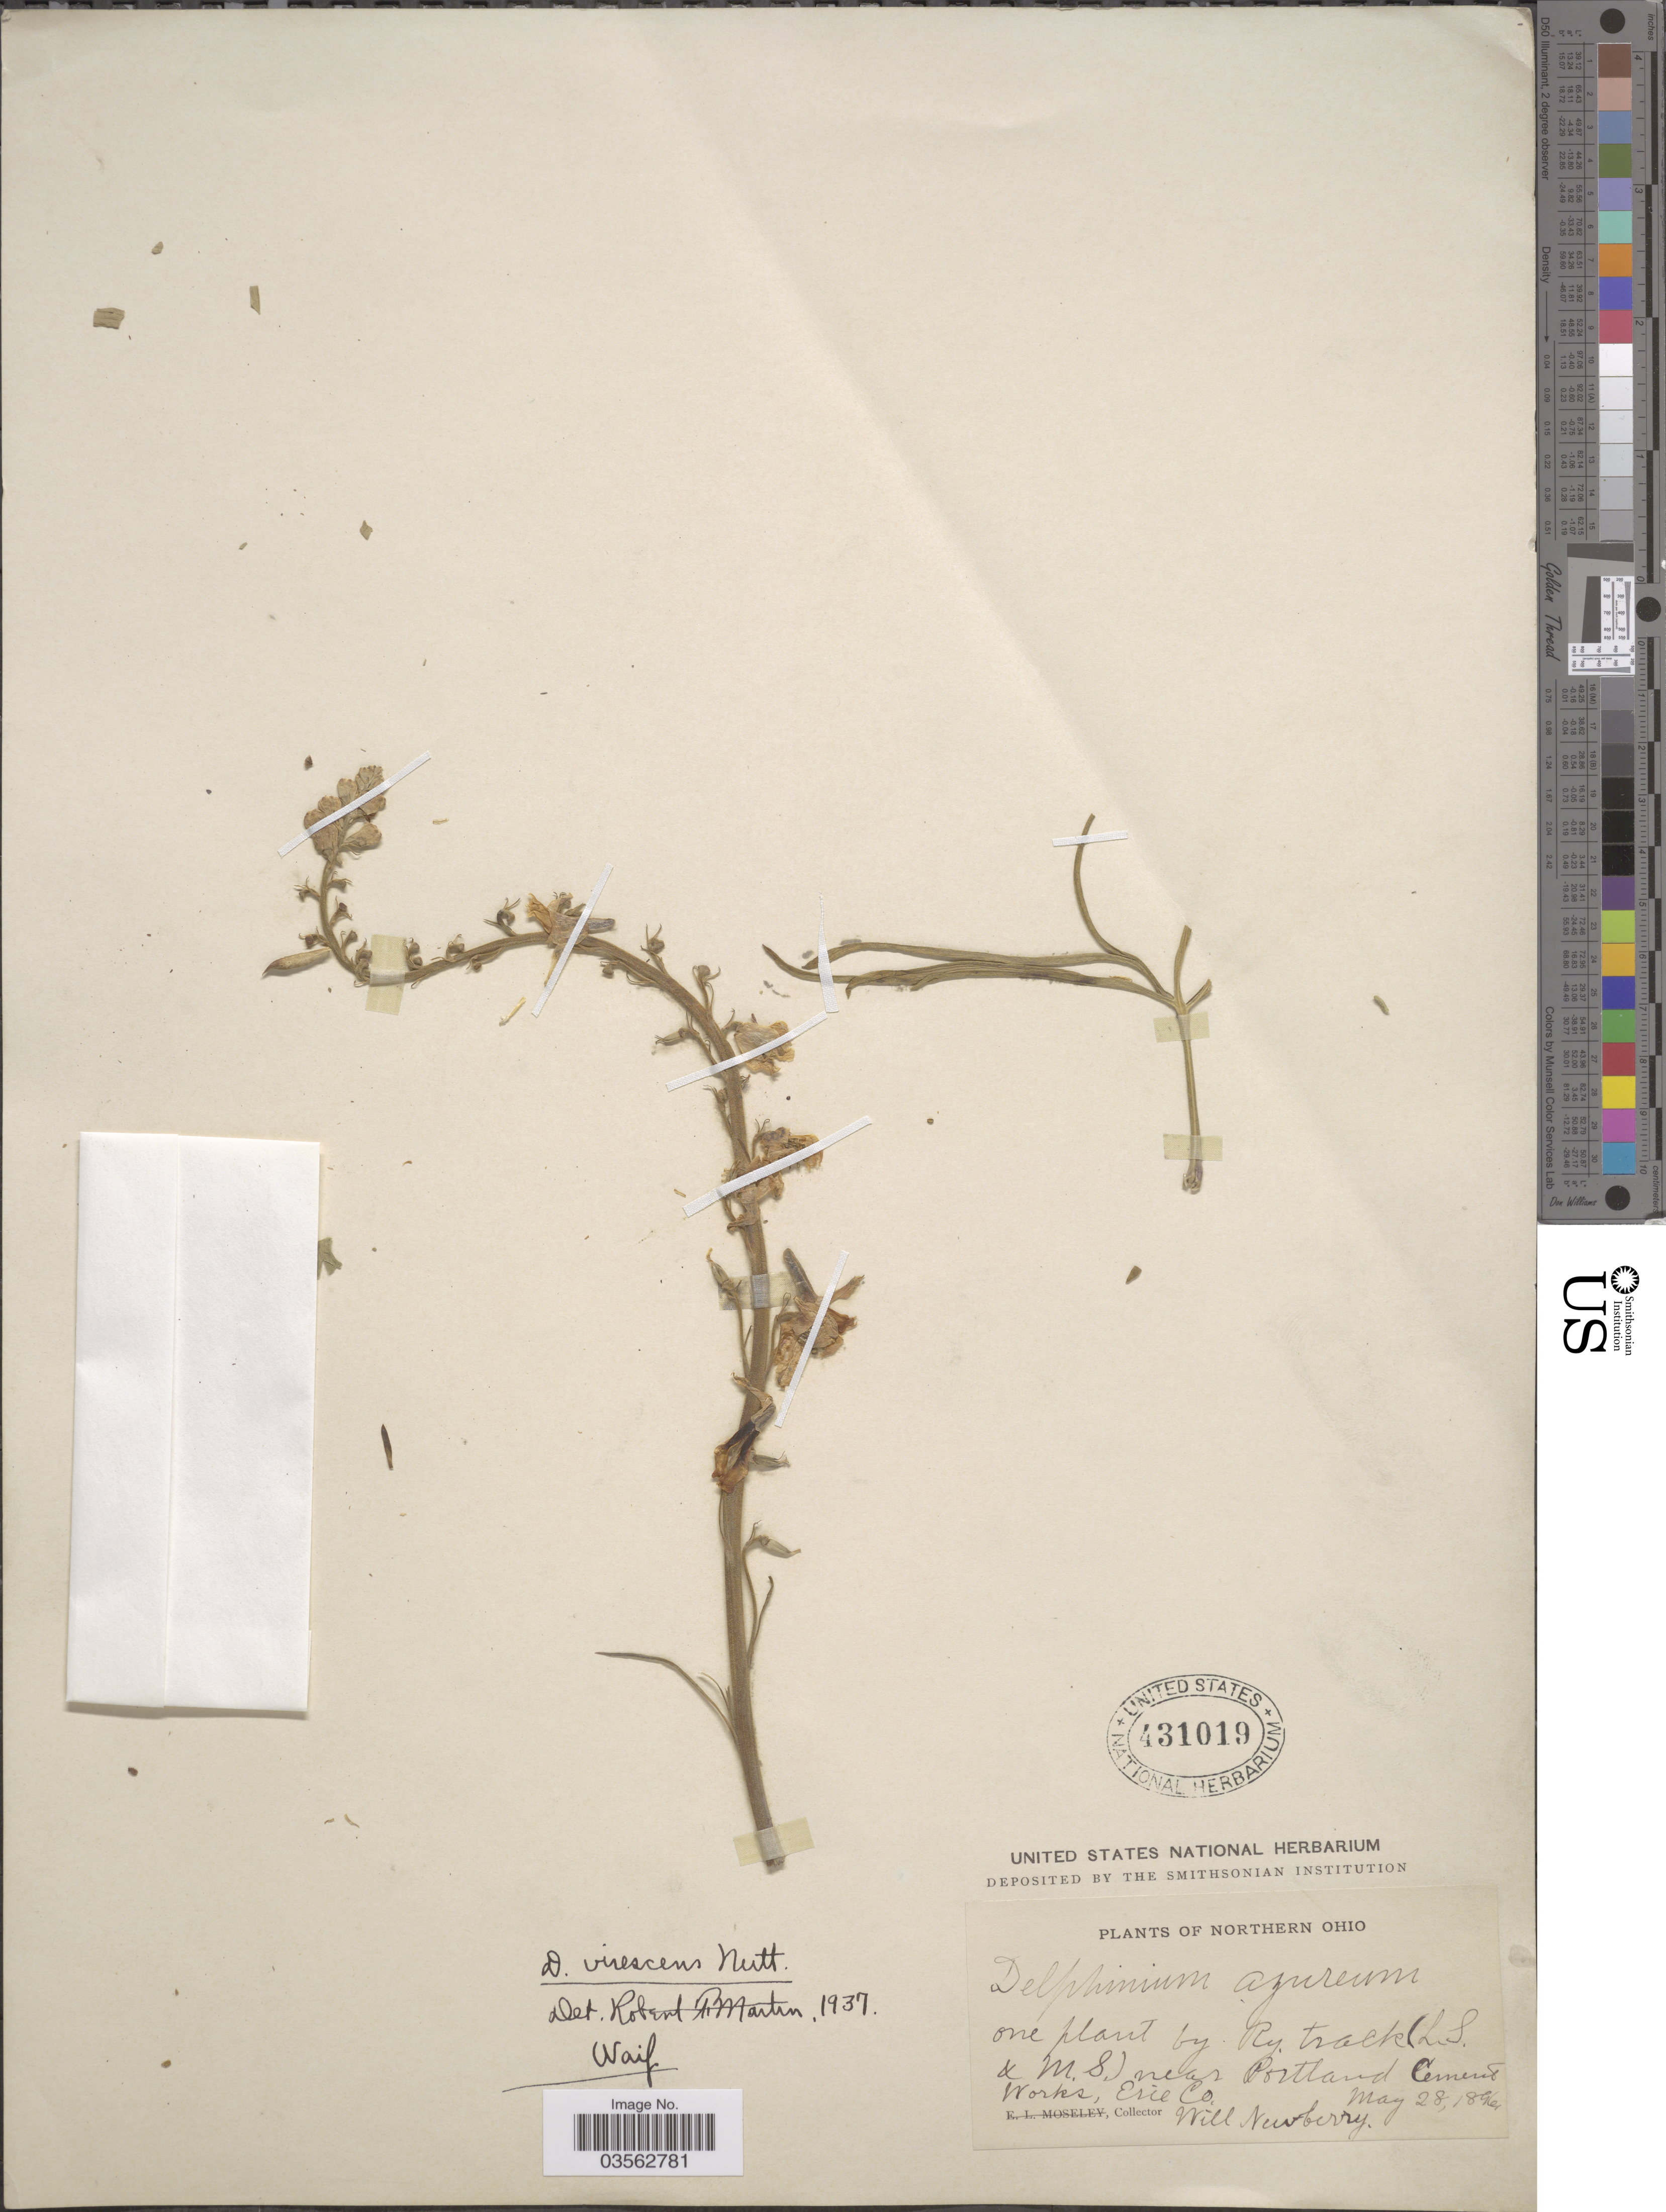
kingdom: Plantae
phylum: Tracheophyta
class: Magnoliopsida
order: Ranunculales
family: Ranunculaceae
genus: Delphinium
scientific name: Delphinium carolinianum subsp. penardii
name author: (Huth) M.J. Warnock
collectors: W. Newberry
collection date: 1896-05-28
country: United States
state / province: Ohio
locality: Northern Ohio. Ry. track (L.S. & M.S.) near Portland Cement Works, Erie Co.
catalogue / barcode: US 431019